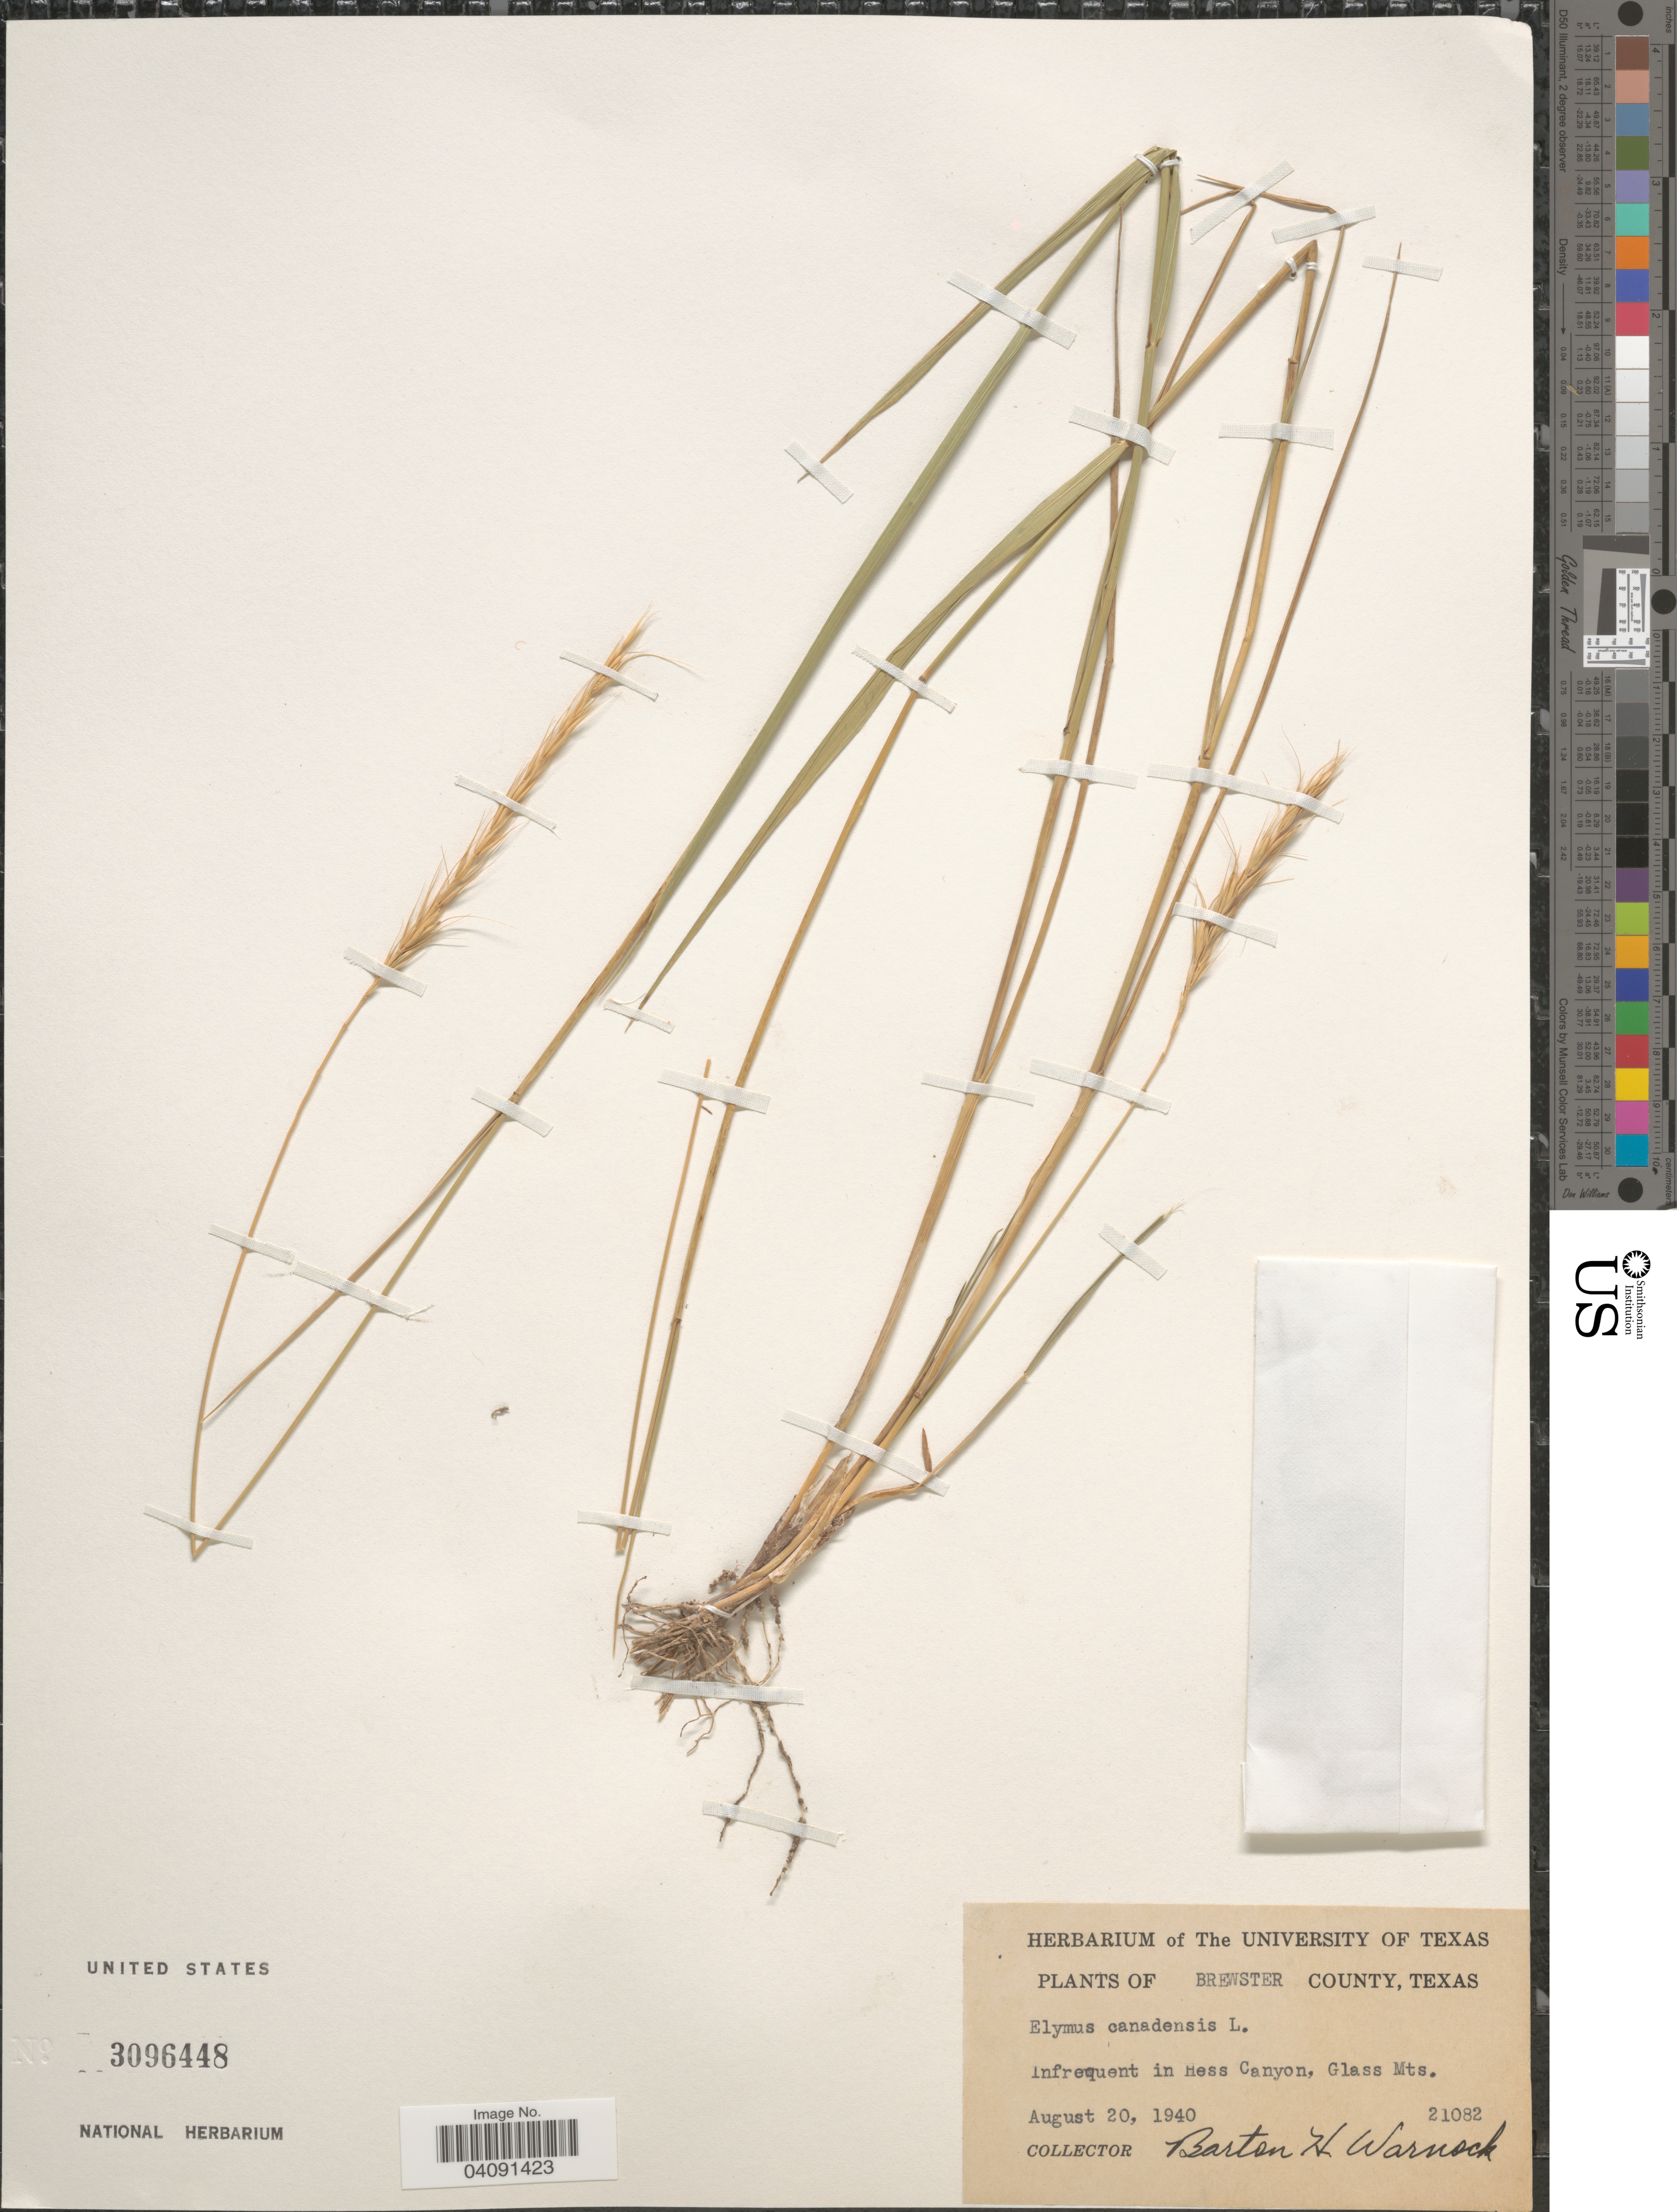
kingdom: Plantae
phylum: Tracheophyta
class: Liliopsida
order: Poales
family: Poaceae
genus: Elymus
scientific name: Elymus canadensis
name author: L.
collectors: B. H. Warnock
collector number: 21082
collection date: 1940-08-20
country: United States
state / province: Texas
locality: Brewster County. Infrequent in Hess Canyon, Glass Mts.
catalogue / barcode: US 3096448